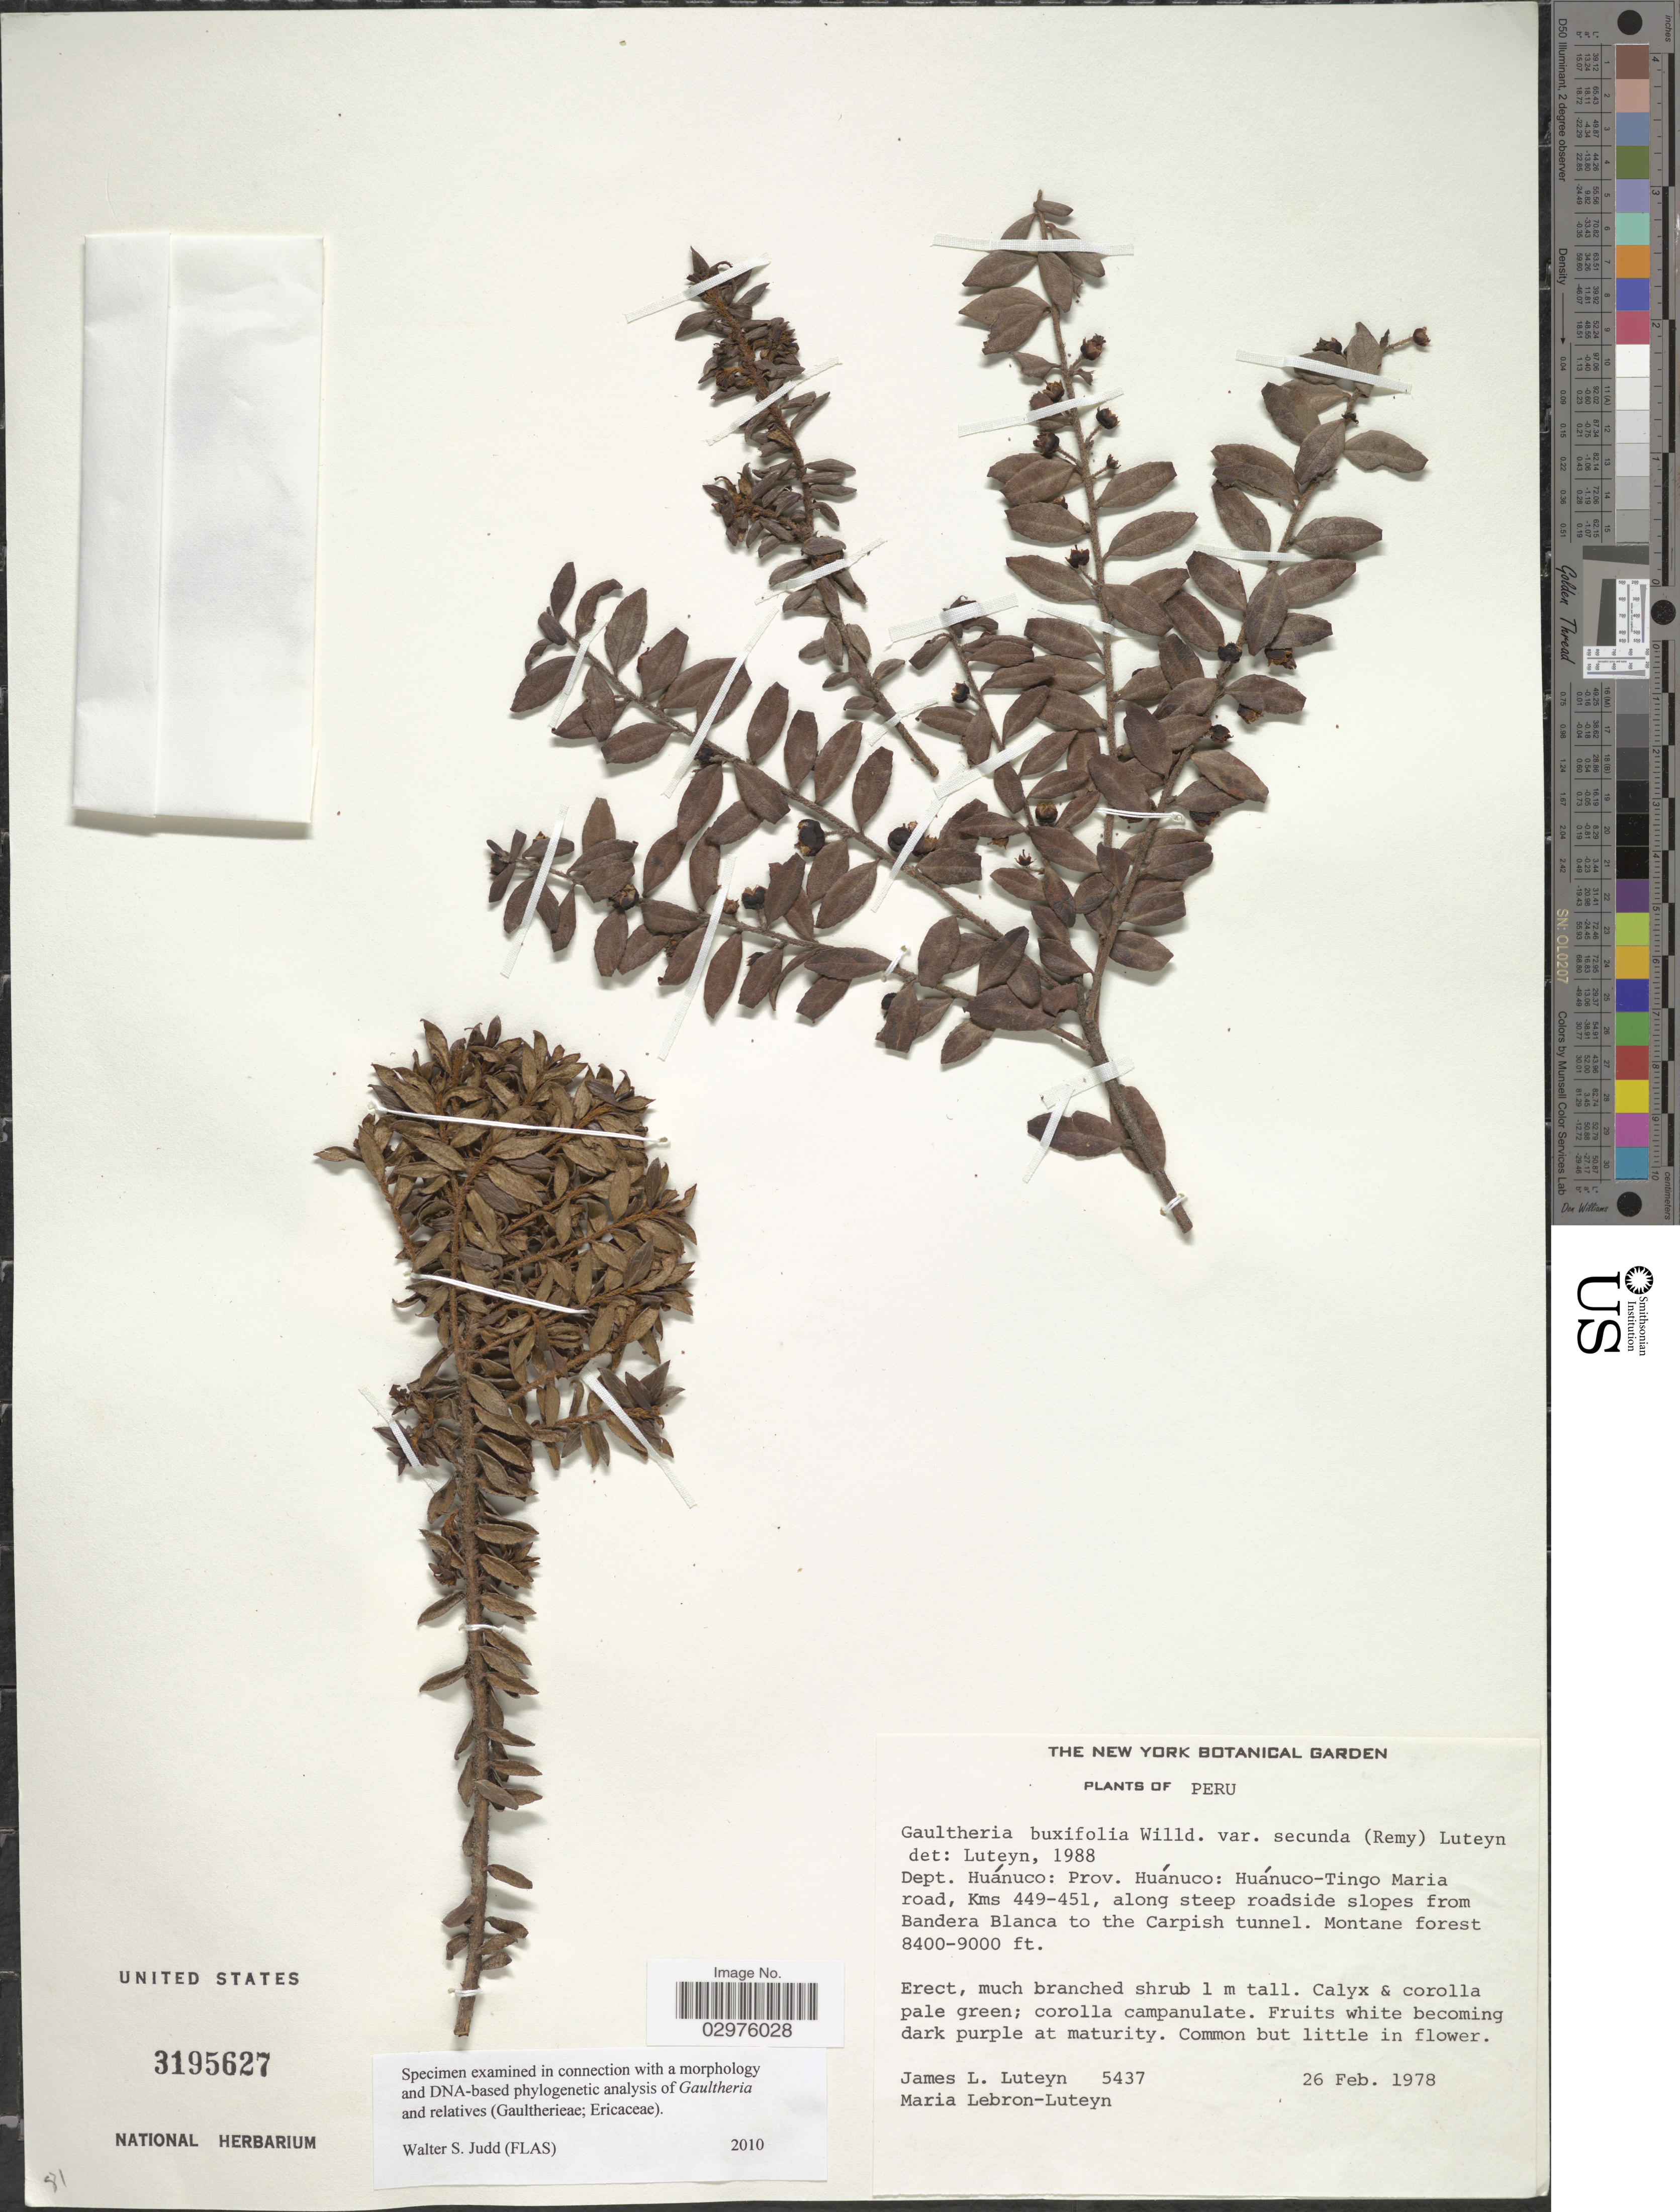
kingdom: Plantae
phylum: Tracheophyta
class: Magnoliopsida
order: Ericales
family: Ericaceae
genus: Gaultheria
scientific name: Gaultheria buxifolia var. secunda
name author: (J. Rémy) Luteyn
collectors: J. L. Luteyn & M. L. Lebrón-Luteyn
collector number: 5437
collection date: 1978-02-26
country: Peru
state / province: Huánuco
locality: Dept. Huánuco: Prov. Huánuco: Huánuco-Tingo Maria road, Kms 449-451, along steep roadside slopes from Bandera Blanca to the Carpish tunnel.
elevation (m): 2560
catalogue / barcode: US 3195627